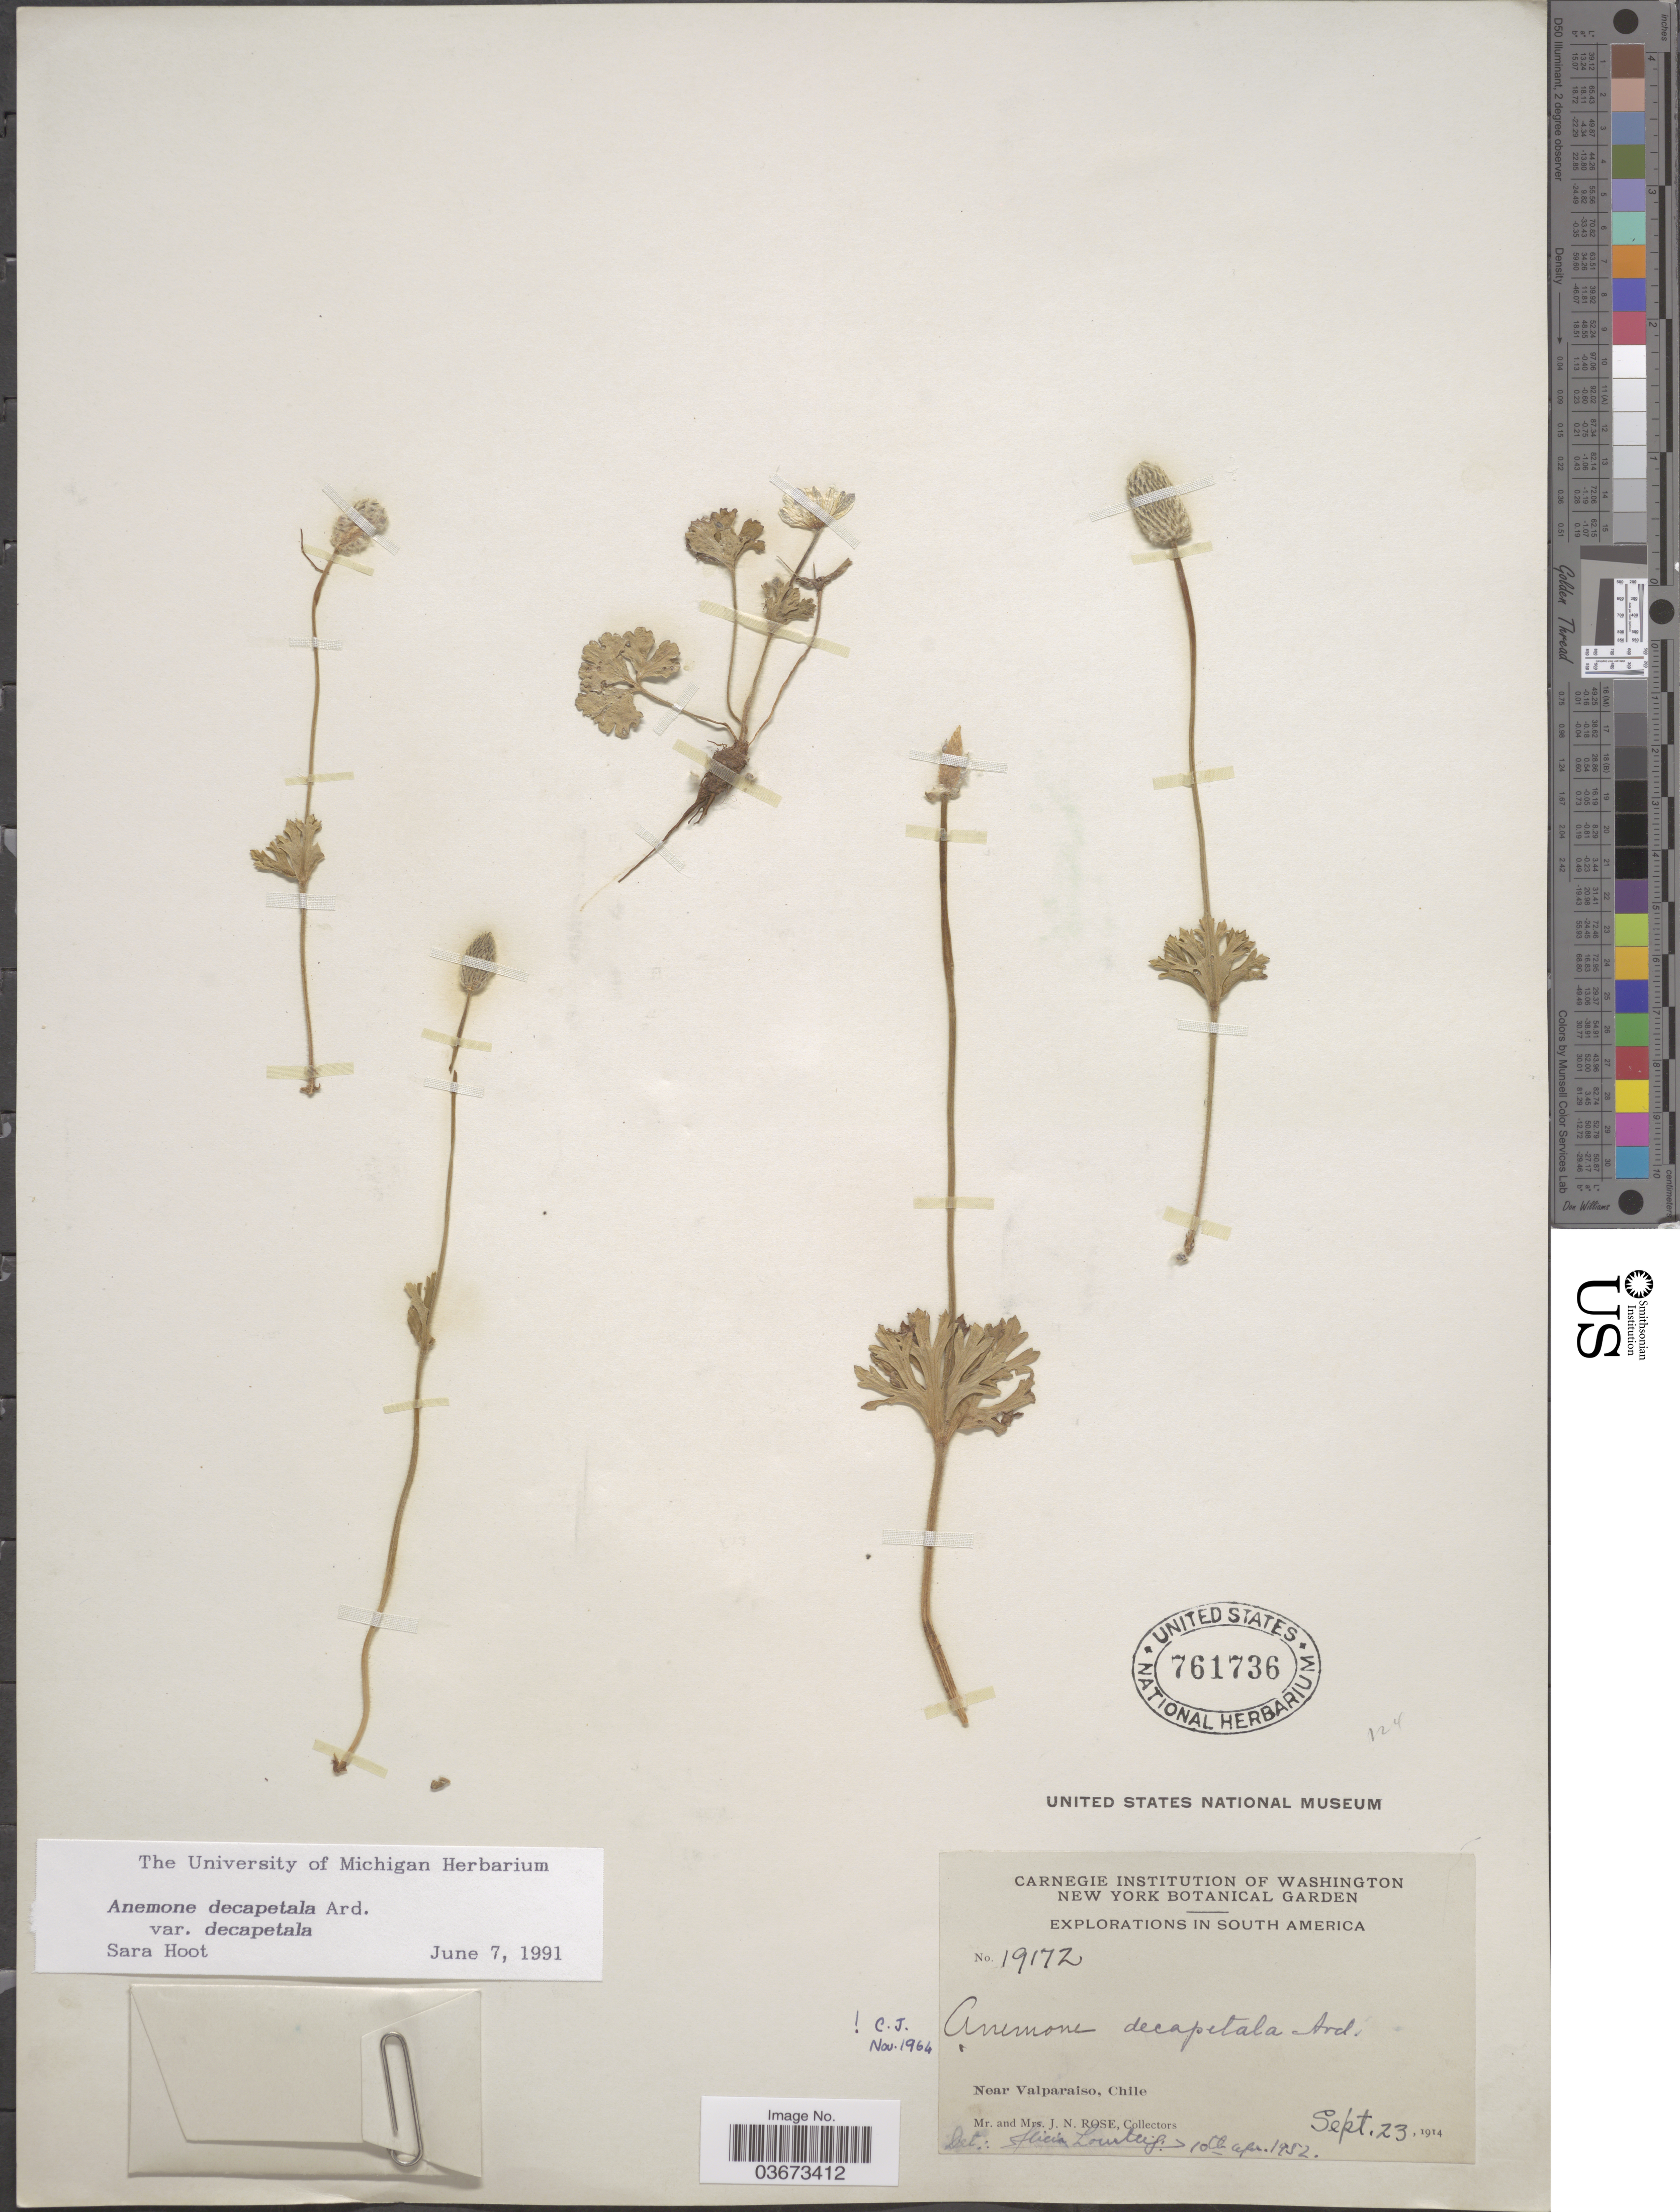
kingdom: Plantae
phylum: Tracheophyta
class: Magnoliopsida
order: Ranunculales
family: Ranunculaceae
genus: Anemone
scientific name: Anemone decapetala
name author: (Kuhlm.) Ard.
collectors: J. N. Rose & L. B. Rose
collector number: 19172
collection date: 1914-09-23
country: Chile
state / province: Valparaíso (V)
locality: Near Valparaiso.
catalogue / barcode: US 761736